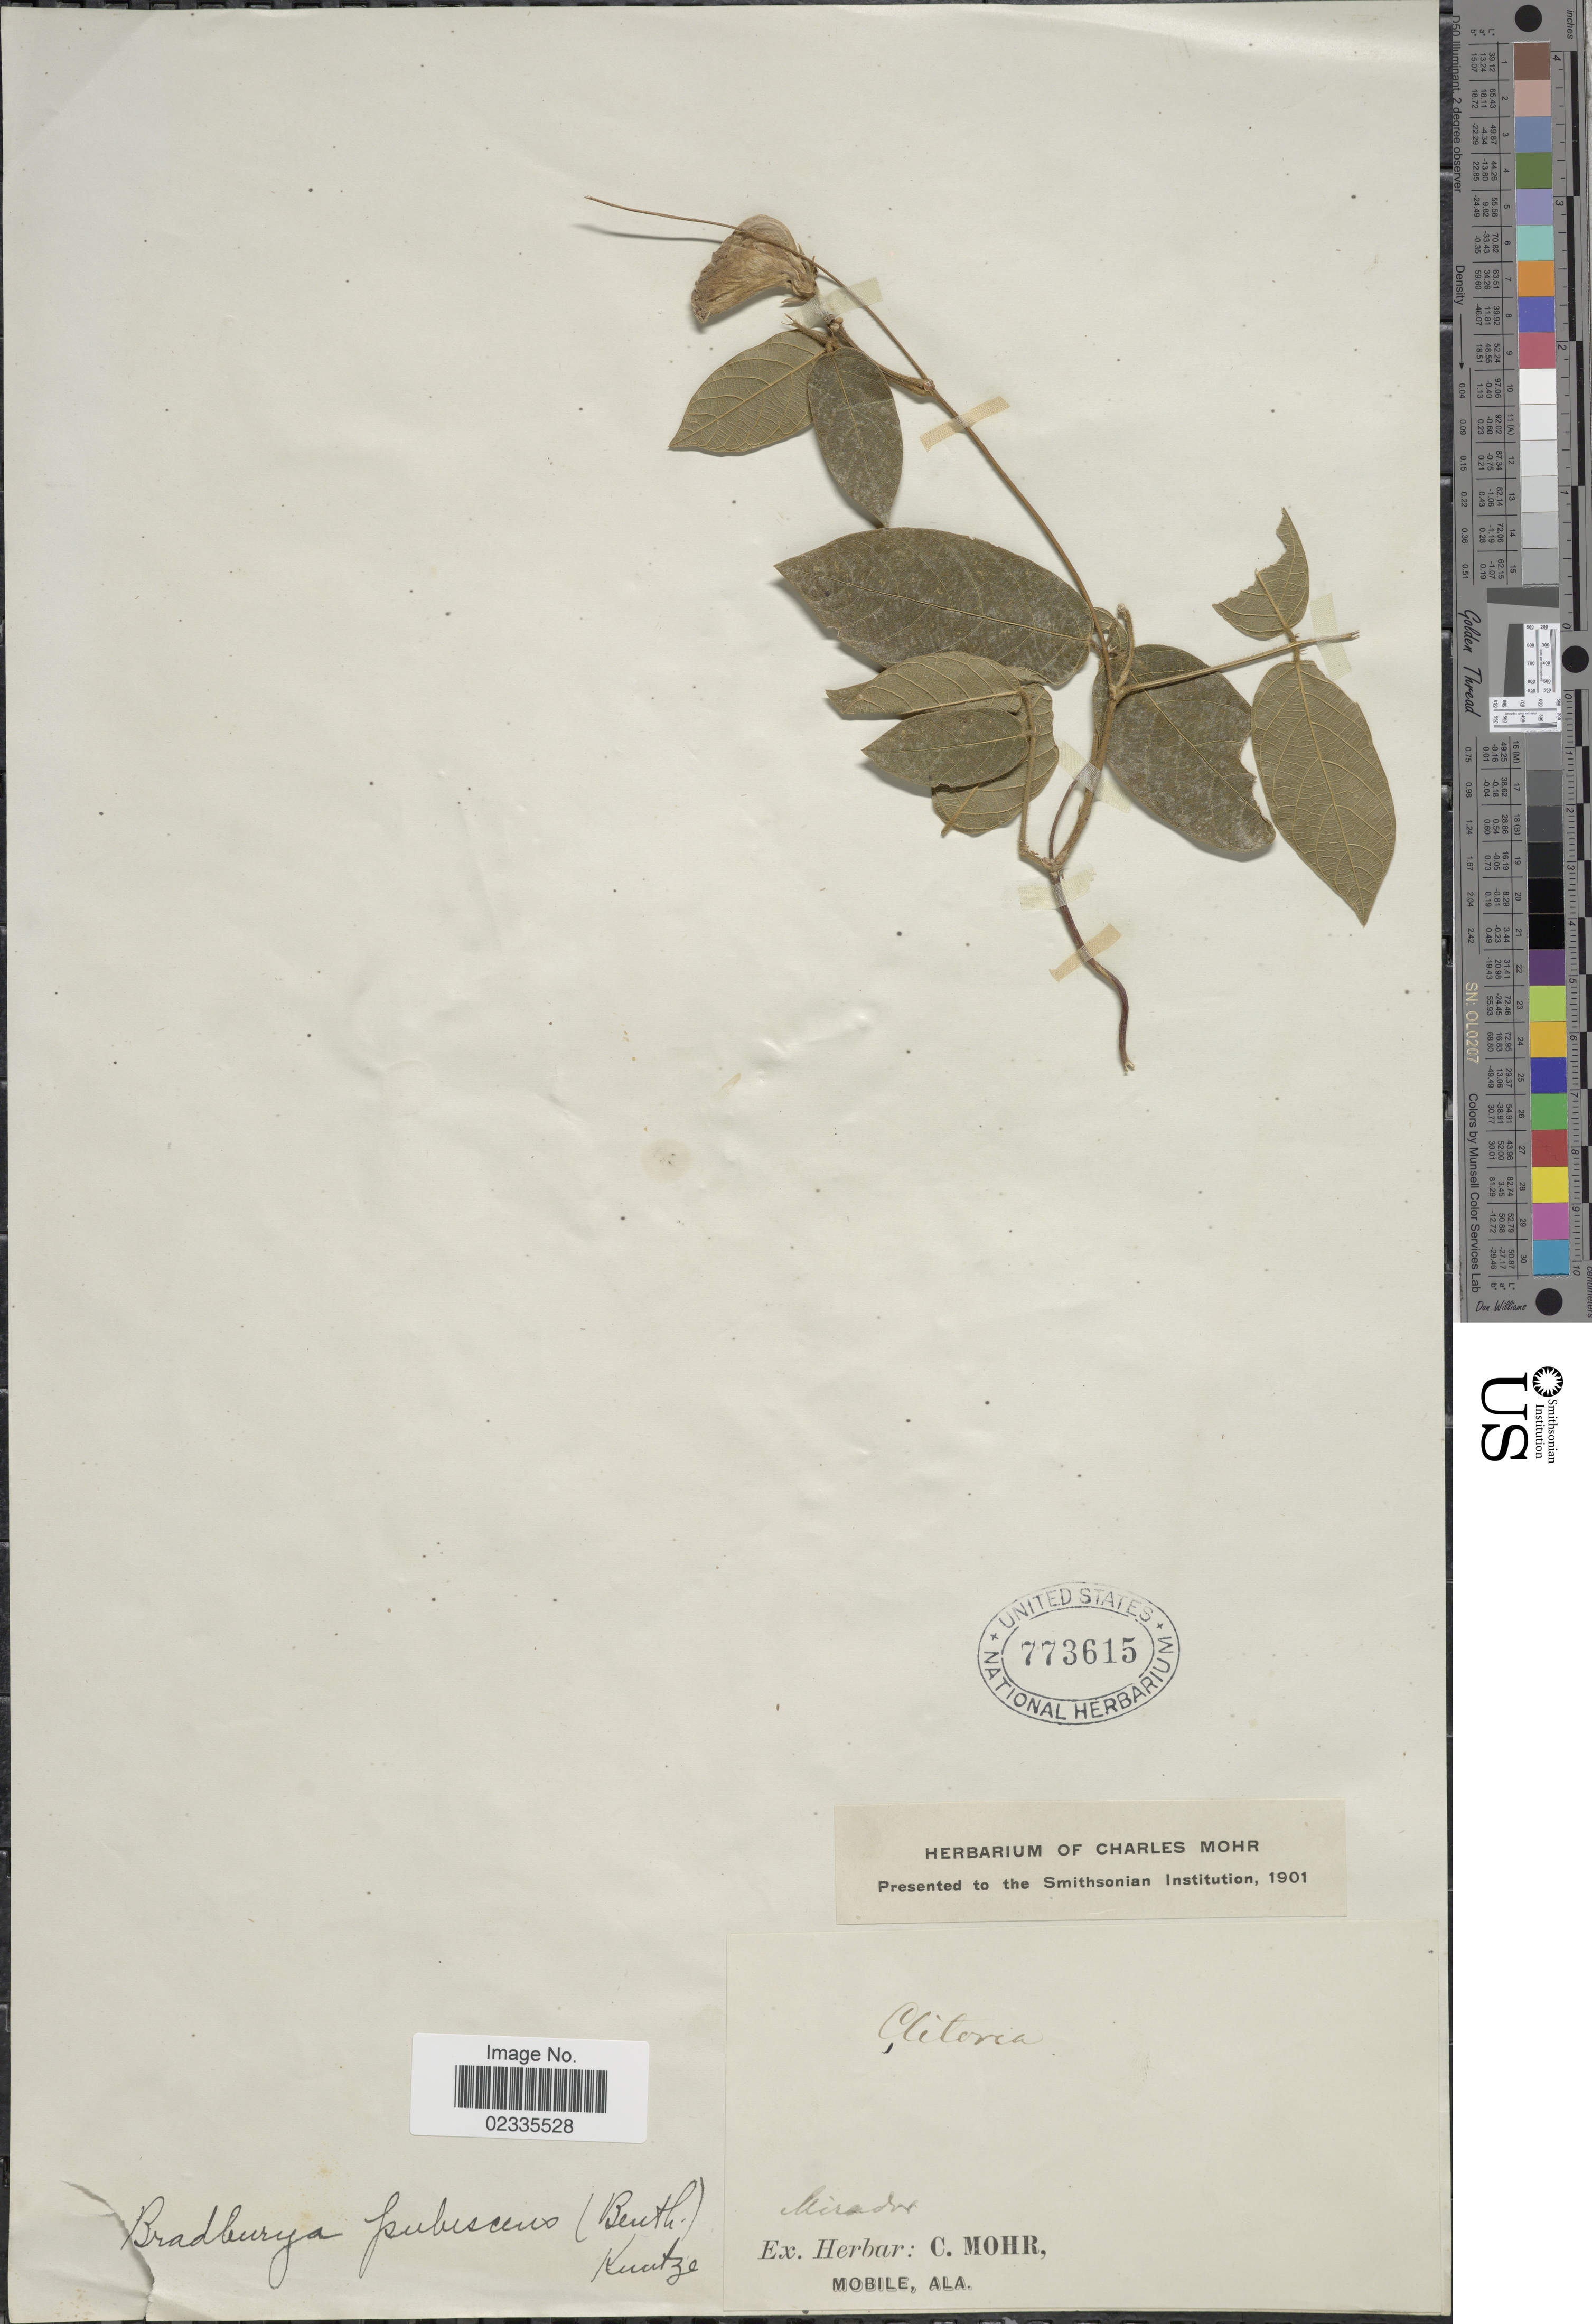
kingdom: Plantae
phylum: Tracheophyta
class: Magnoliopsida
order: Fabales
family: Fabaceae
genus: Centrosema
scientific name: Centrosema pubescens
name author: Benth.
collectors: ex herb. C. Mohr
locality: Mirador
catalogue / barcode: US 773615